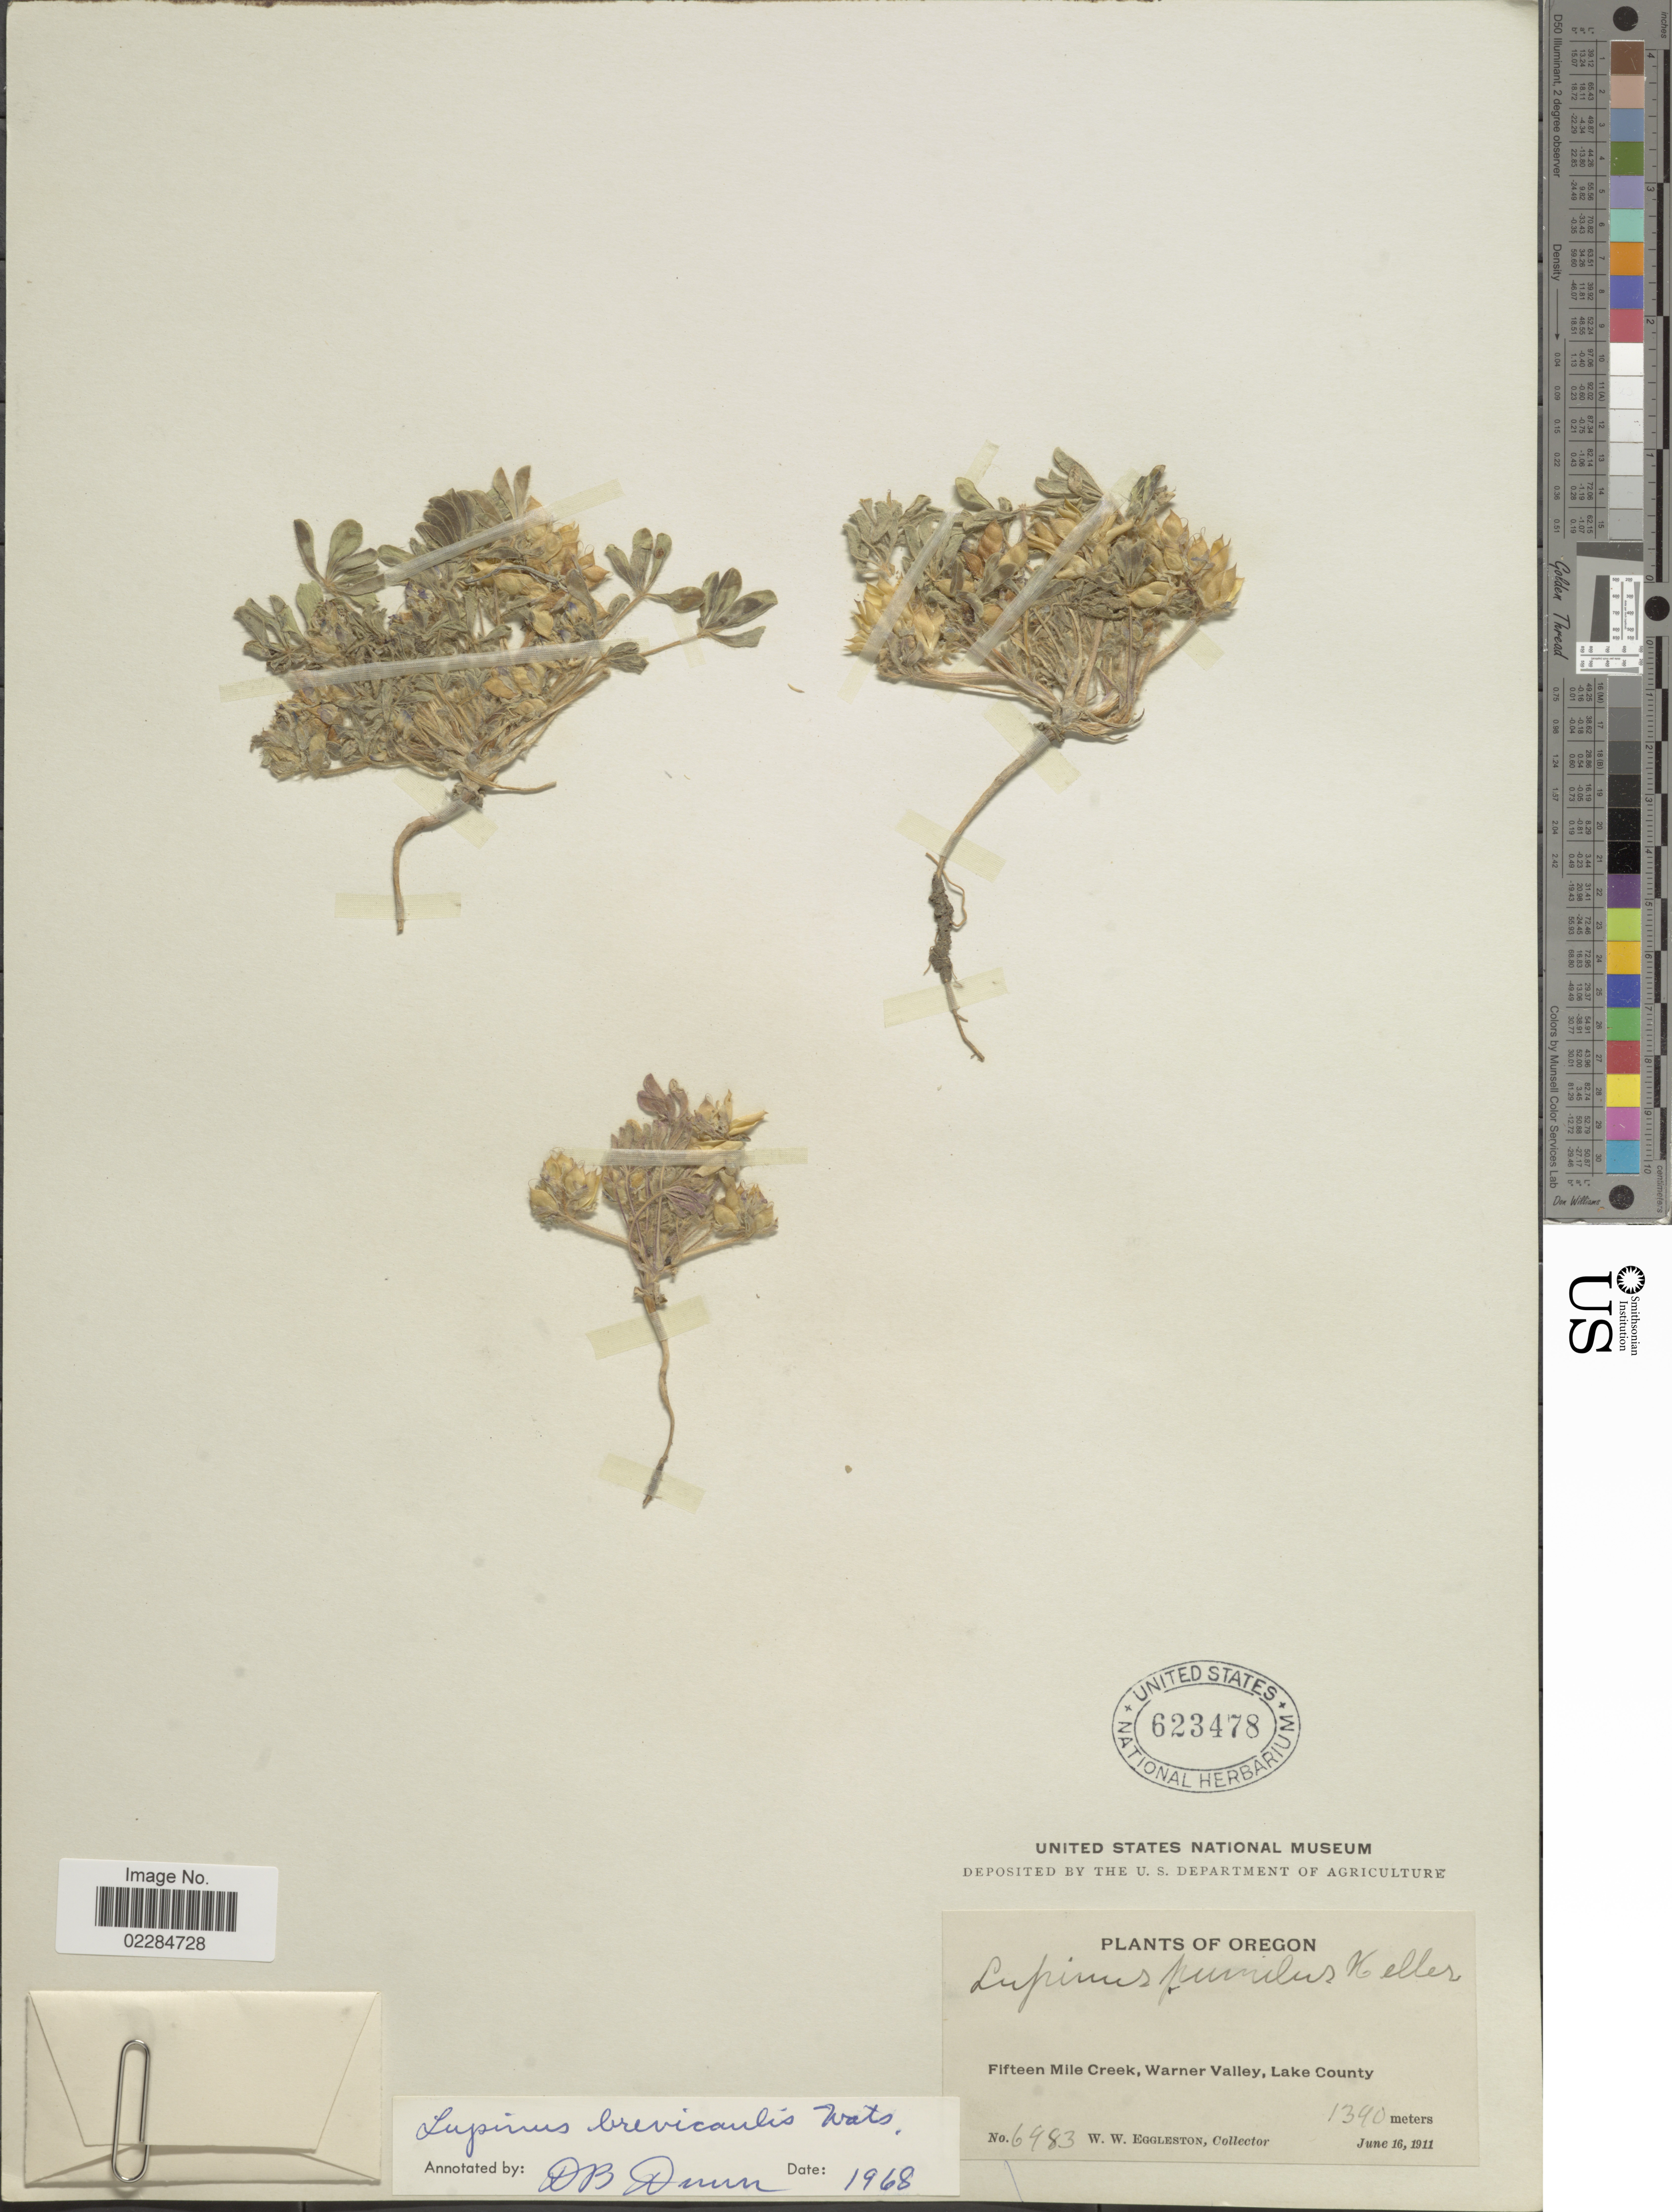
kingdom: Plantae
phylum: Tracheophyta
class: Magnoliopsida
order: Fabales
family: Fabaceae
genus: Lupinus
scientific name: Lupinus brevicaulis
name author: S. Watson in C. King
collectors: W. W. Eggleston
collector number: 6983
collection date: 1911-06-16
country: United States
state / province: Oregon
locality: Fifteen Mile Creek, Warner Valley, Lake County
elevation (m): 1340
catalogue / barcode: US 623478